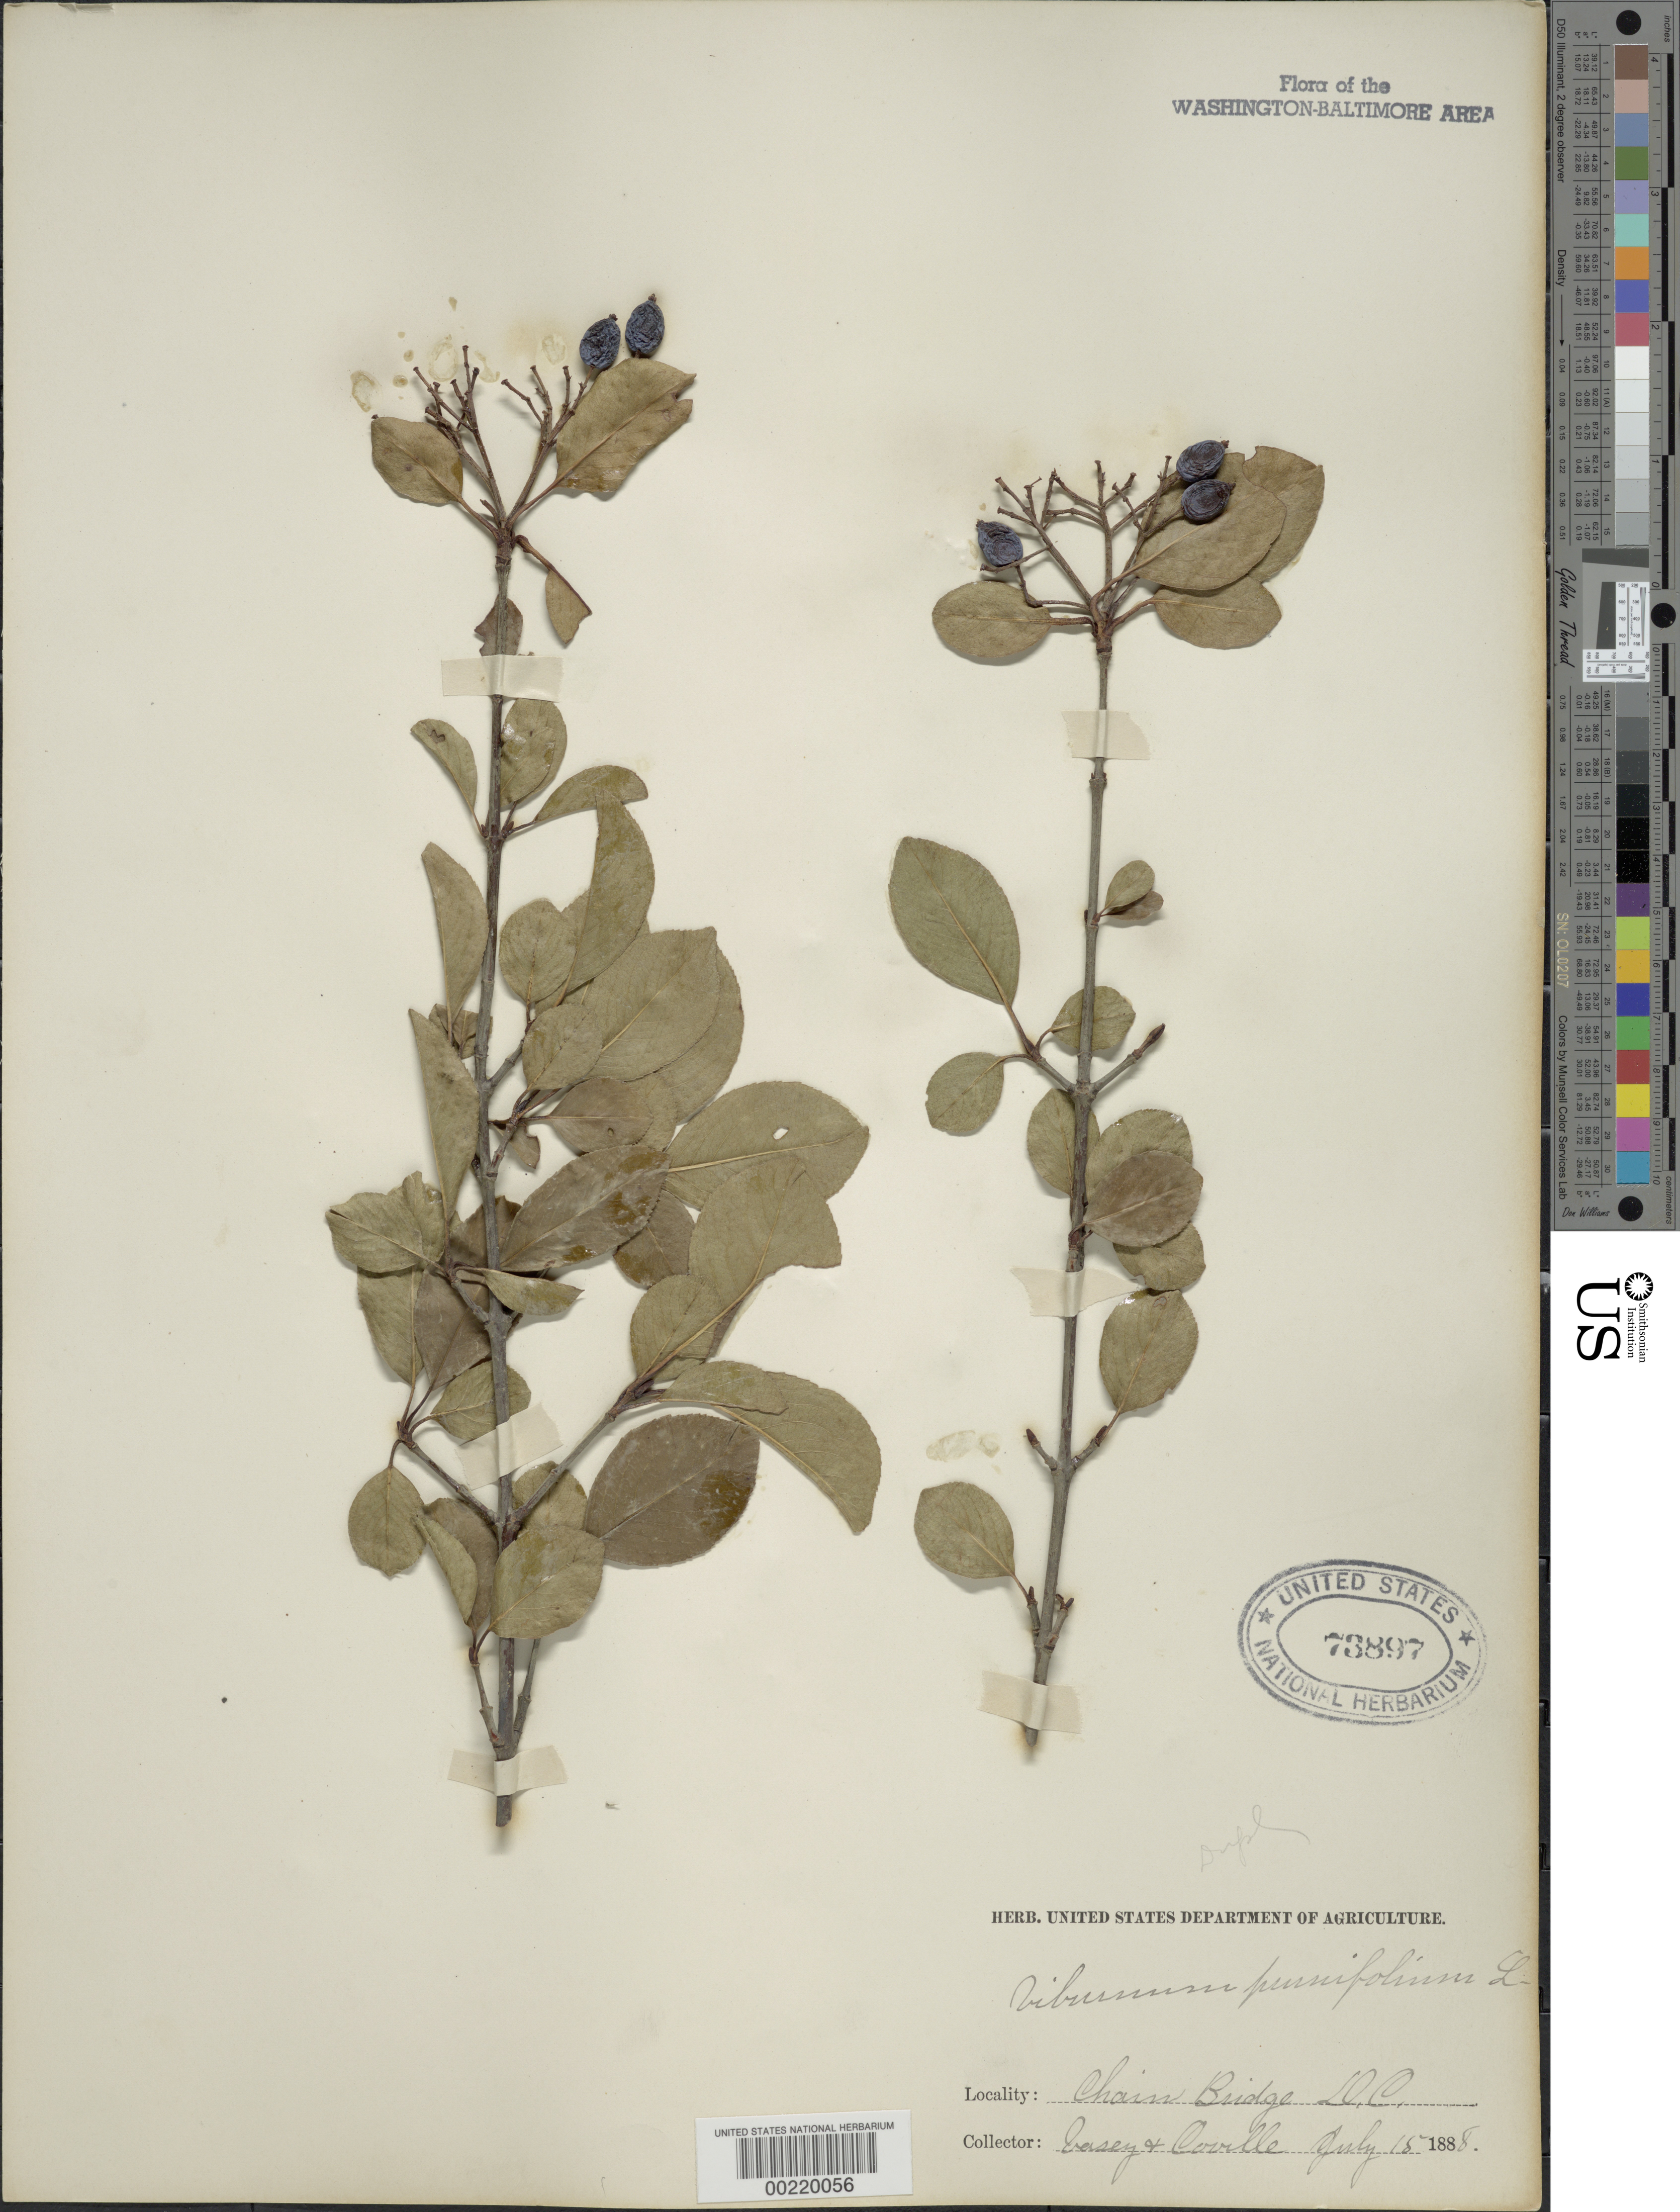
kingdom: Plantae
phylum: Tracheophyta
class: Magnoliopsida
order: Dipsacales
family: Viburnaceae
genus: Viburnum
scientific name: Viburnum prunifolium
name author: L.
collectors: G. Vasey & F. V. Coville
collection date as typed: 15 Jul 1888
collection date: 1888-07-15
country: United States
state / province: District of Columbia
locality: Chain Bridge C. & O. Canal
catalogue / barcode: US 73897